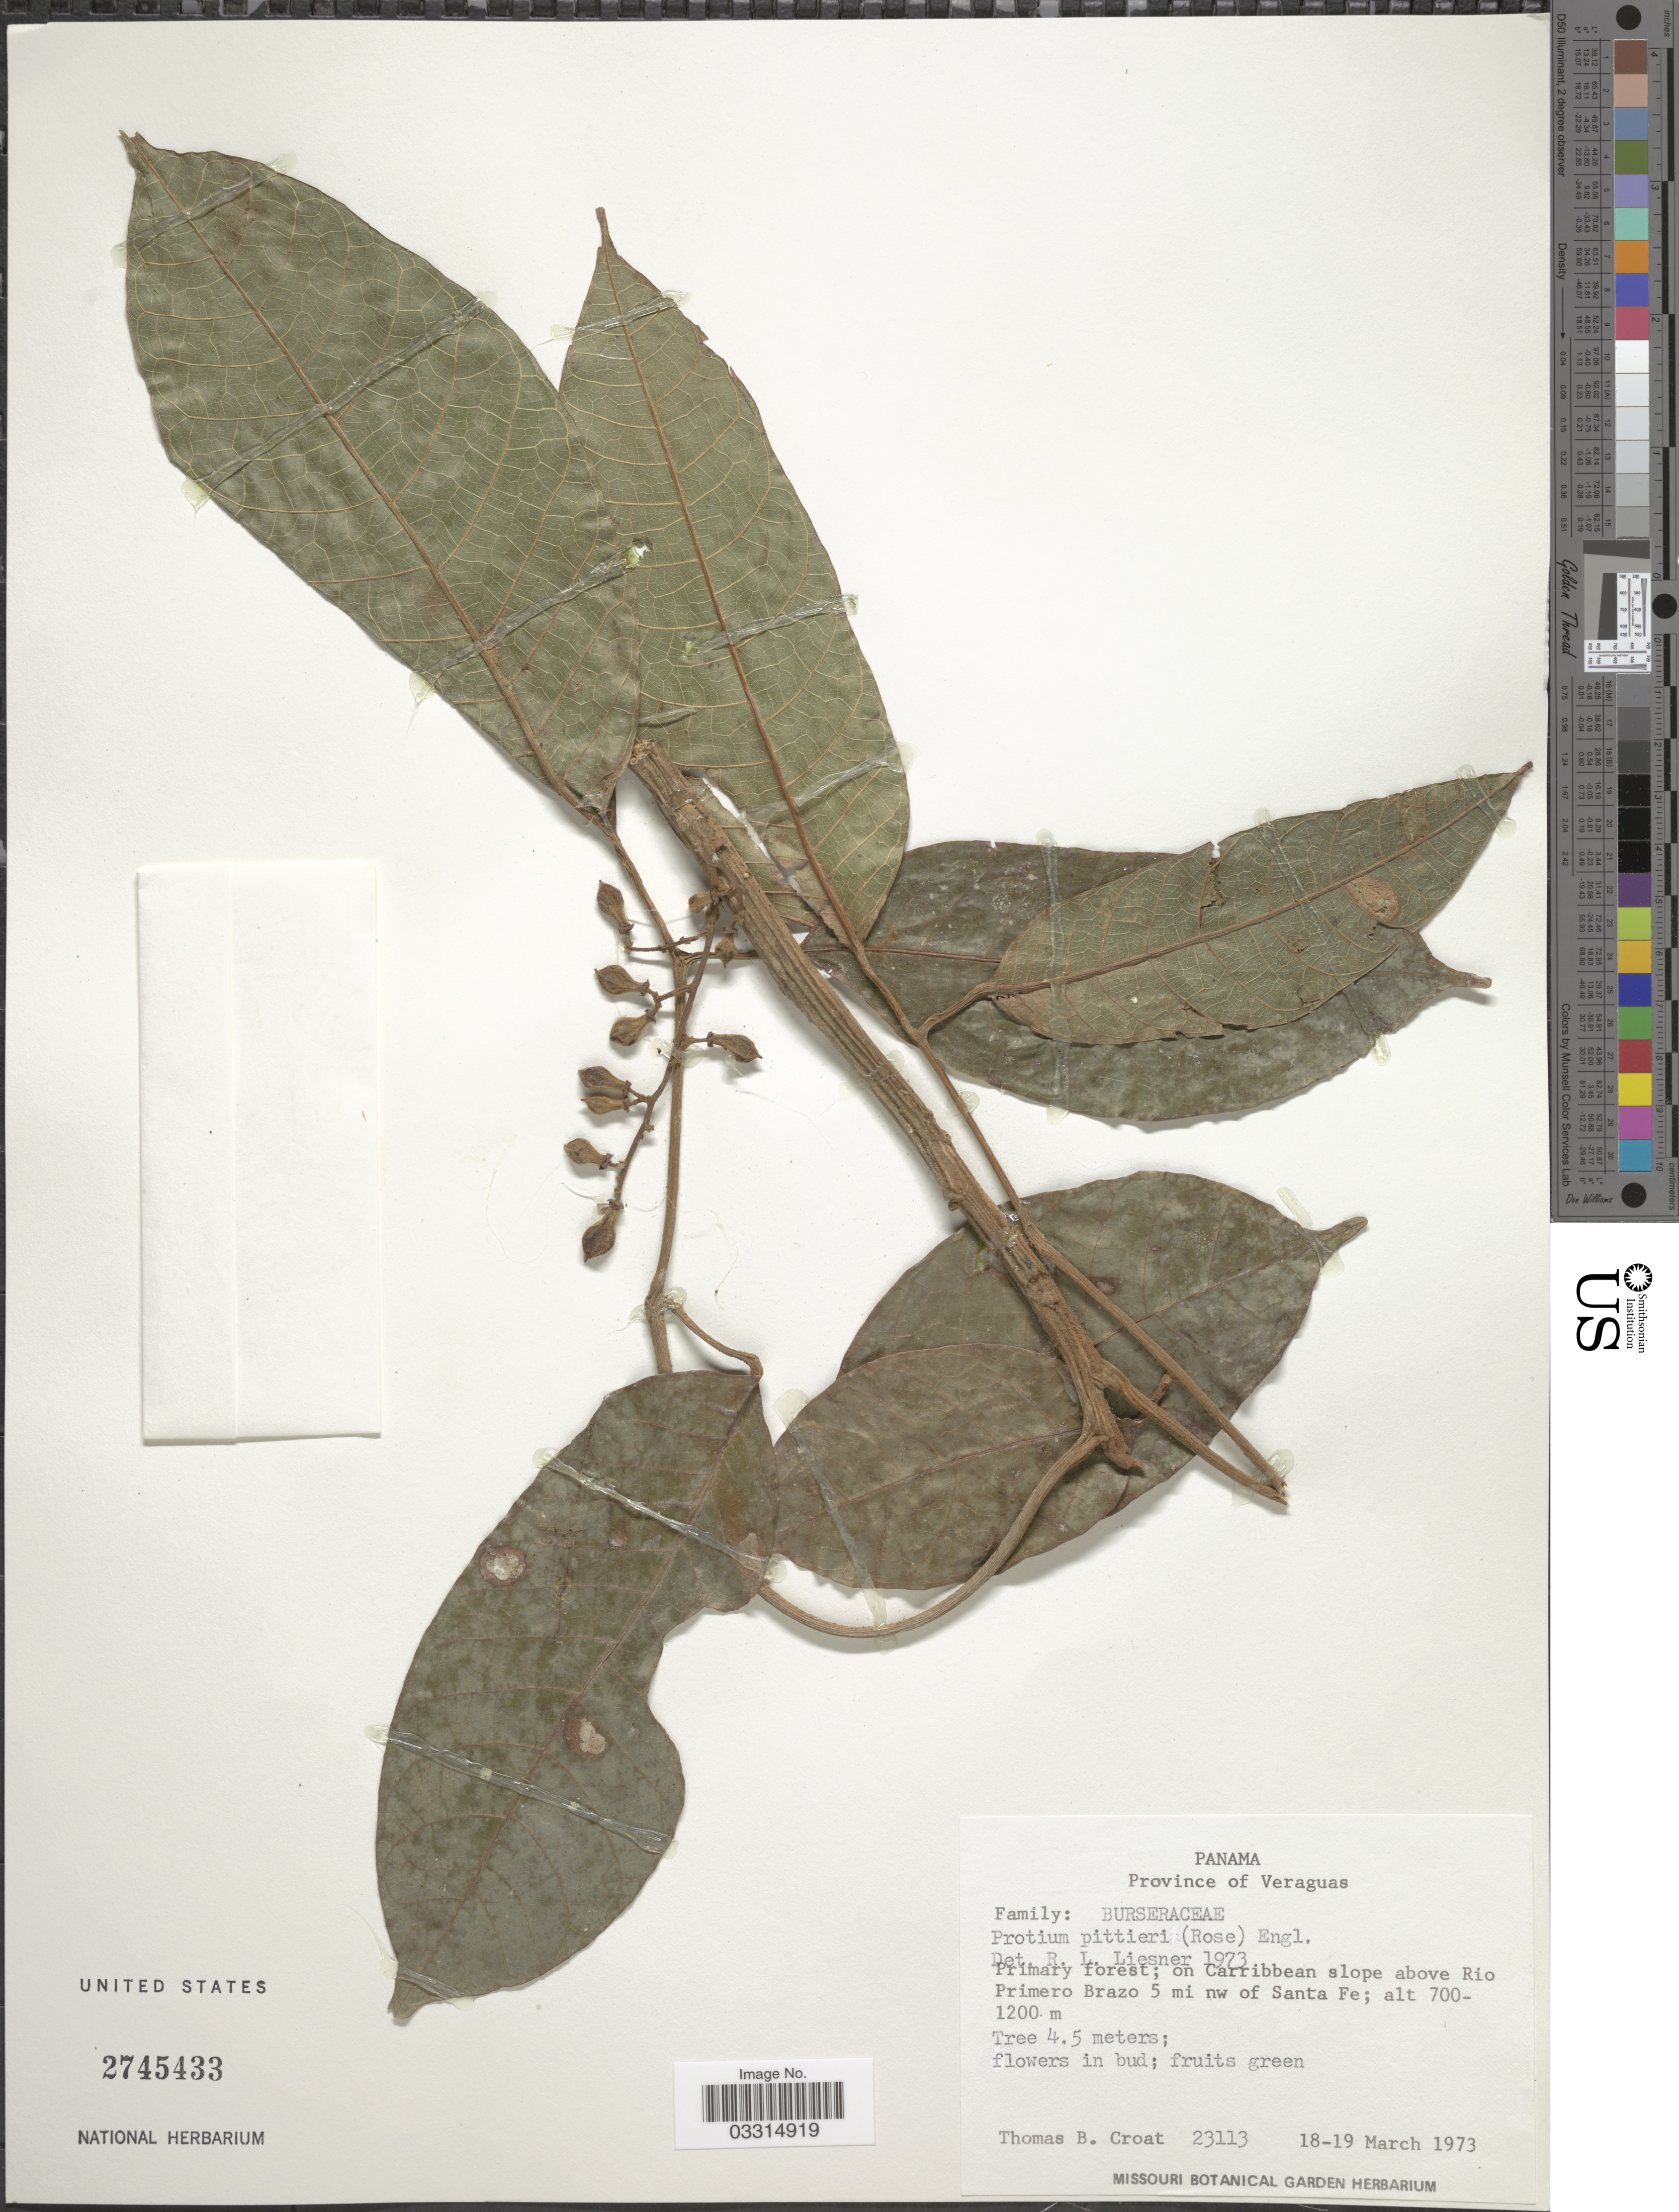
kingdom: Plantae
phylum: Tracheophyta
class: Magnoliopsida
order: Sapindales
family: Burseraceae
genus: Protium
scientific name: Protium unifoliolatum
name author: Engl.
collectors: T. B. Croat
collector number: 23113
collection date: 1973-03-18/1973-03-19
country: Panama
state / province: Veraguas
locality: On Caribbean slope above Rio Primero Brazo 5 mi nw of Santa Fe.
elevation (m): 700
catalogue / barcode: US 2745433